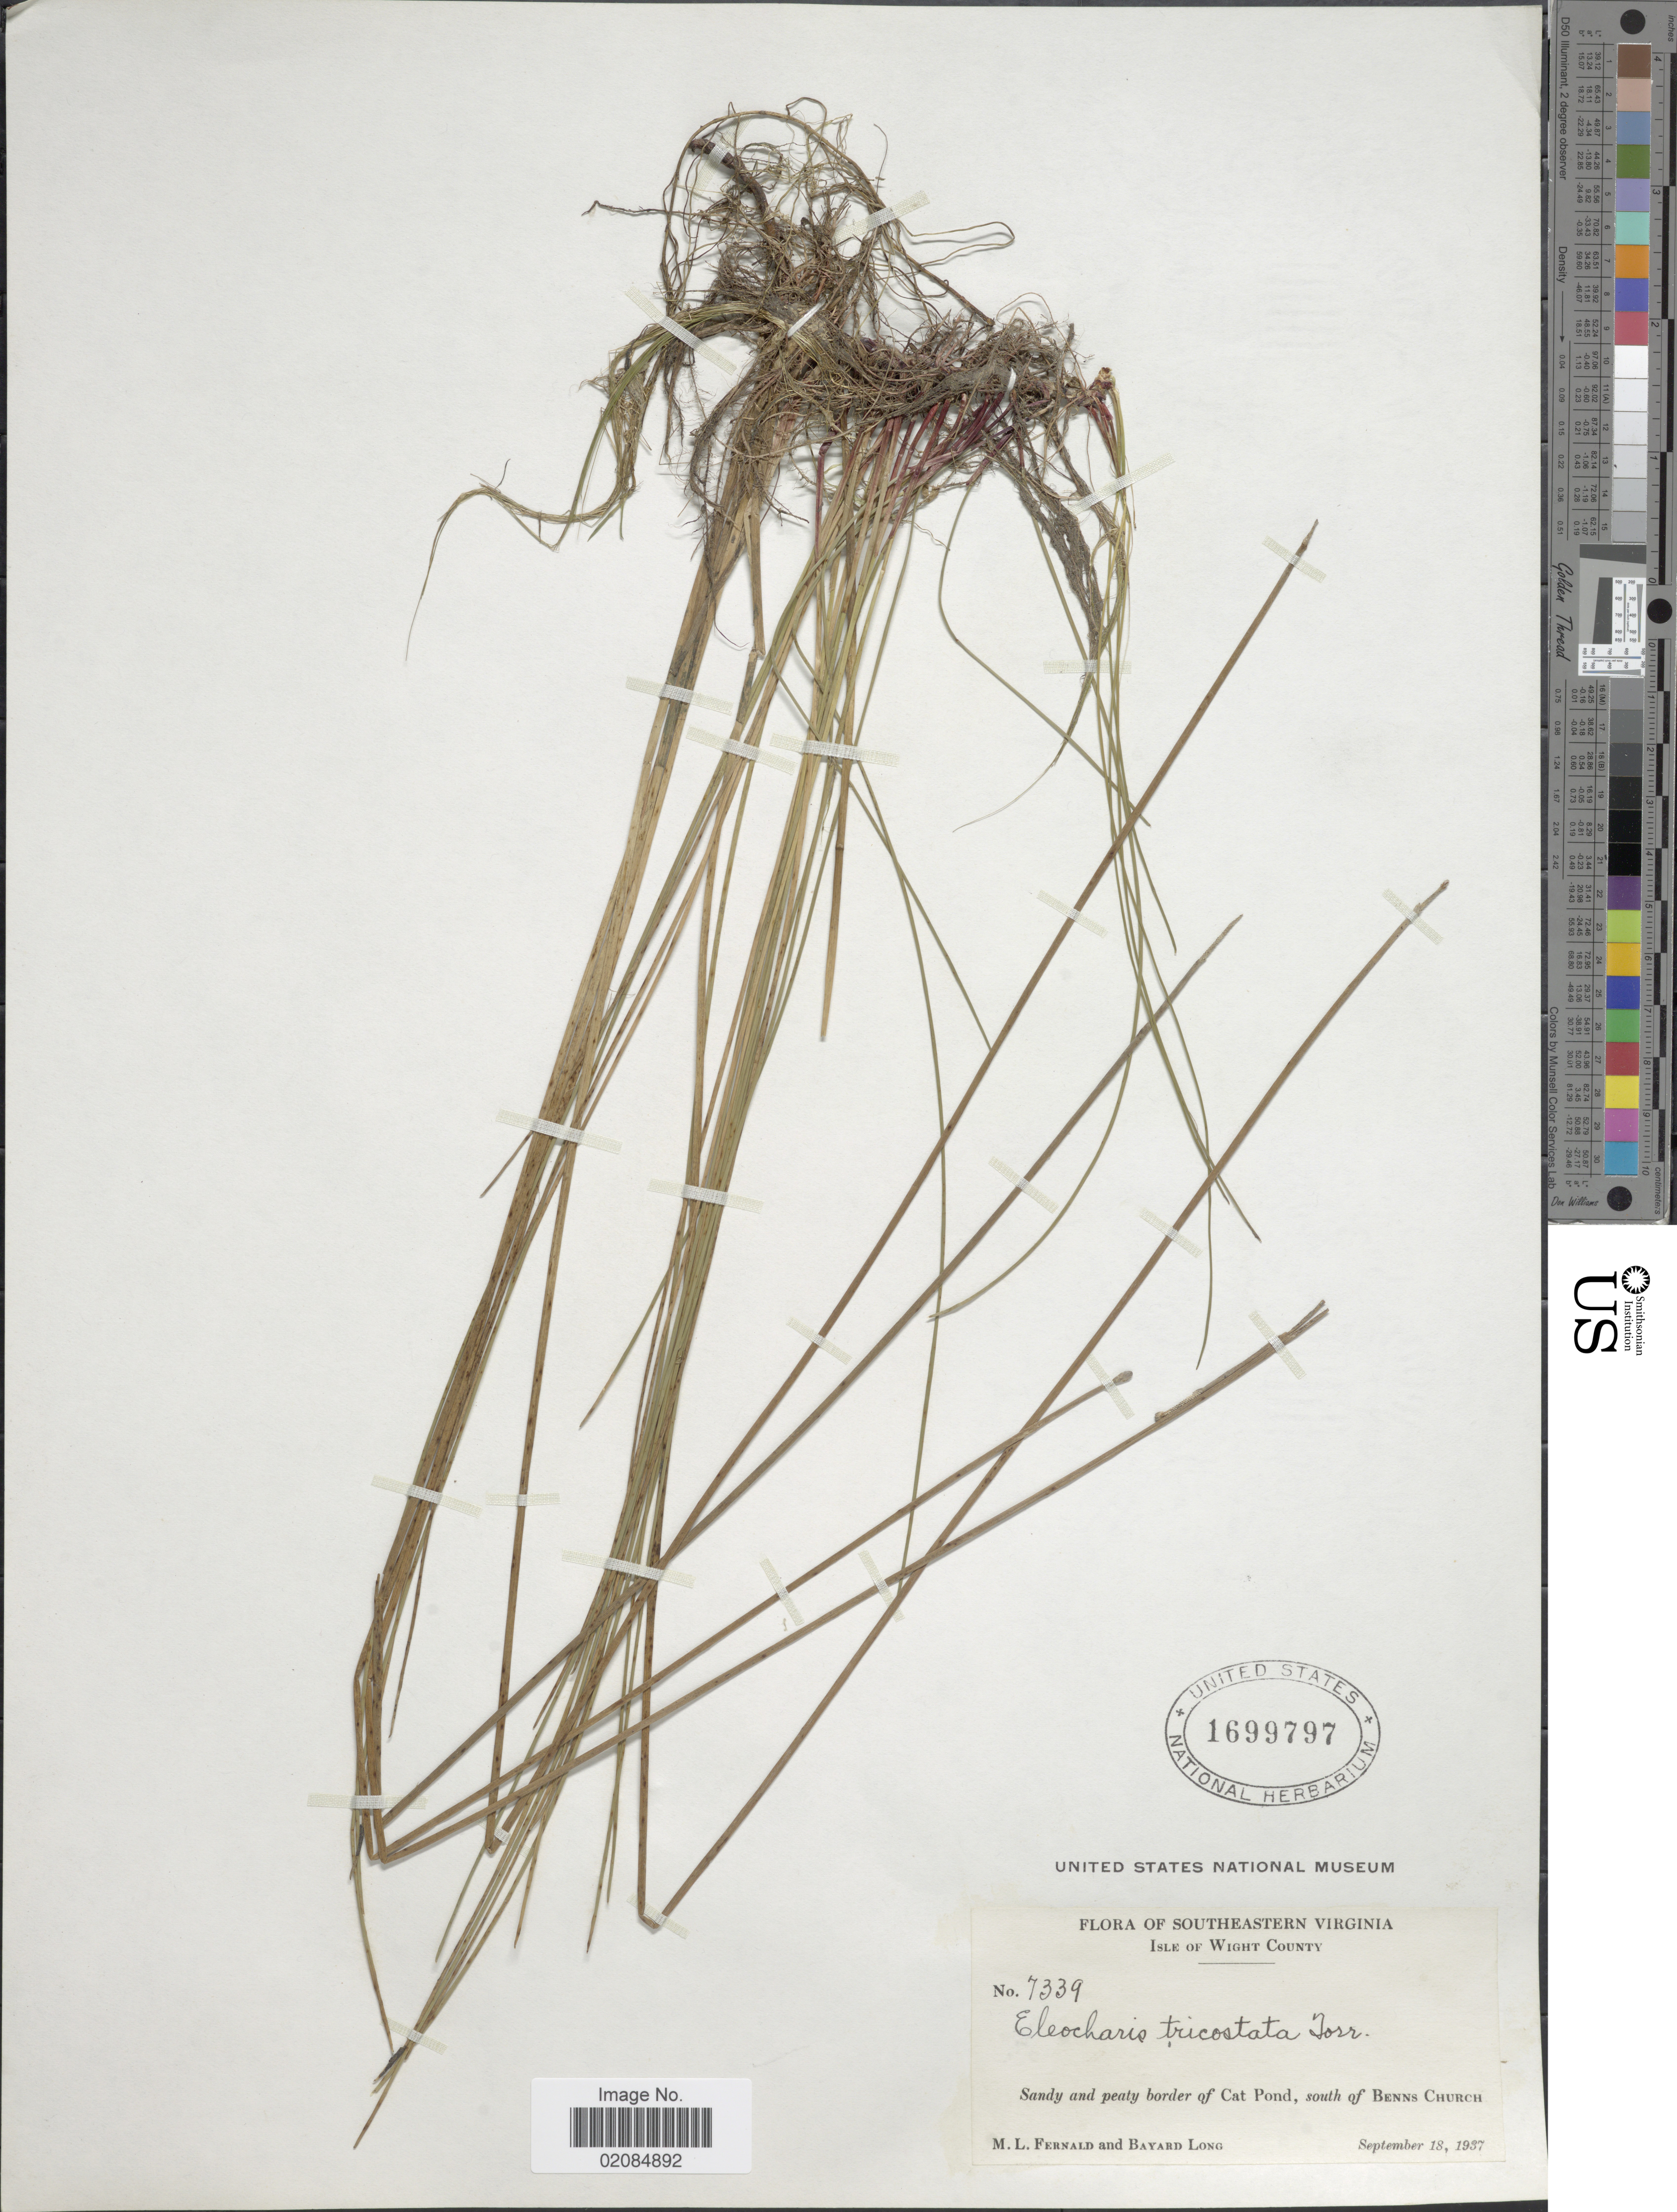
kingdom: Plantae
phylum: Tracheophyta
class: Liliopsida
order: Poales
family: Cyperaceae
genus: Eleocharis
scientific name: Eleocharis tricostata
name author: Torr.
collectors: M. L. Fernald & B. Long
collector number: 7339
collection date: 1937-09-18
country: United States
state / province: Virginia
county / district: Isle of Wight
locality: Southeastern Virginia. Isle of Wight County. Sandy and peaty border of Cat Pond, south of Benns Church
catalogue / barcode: US 1699797